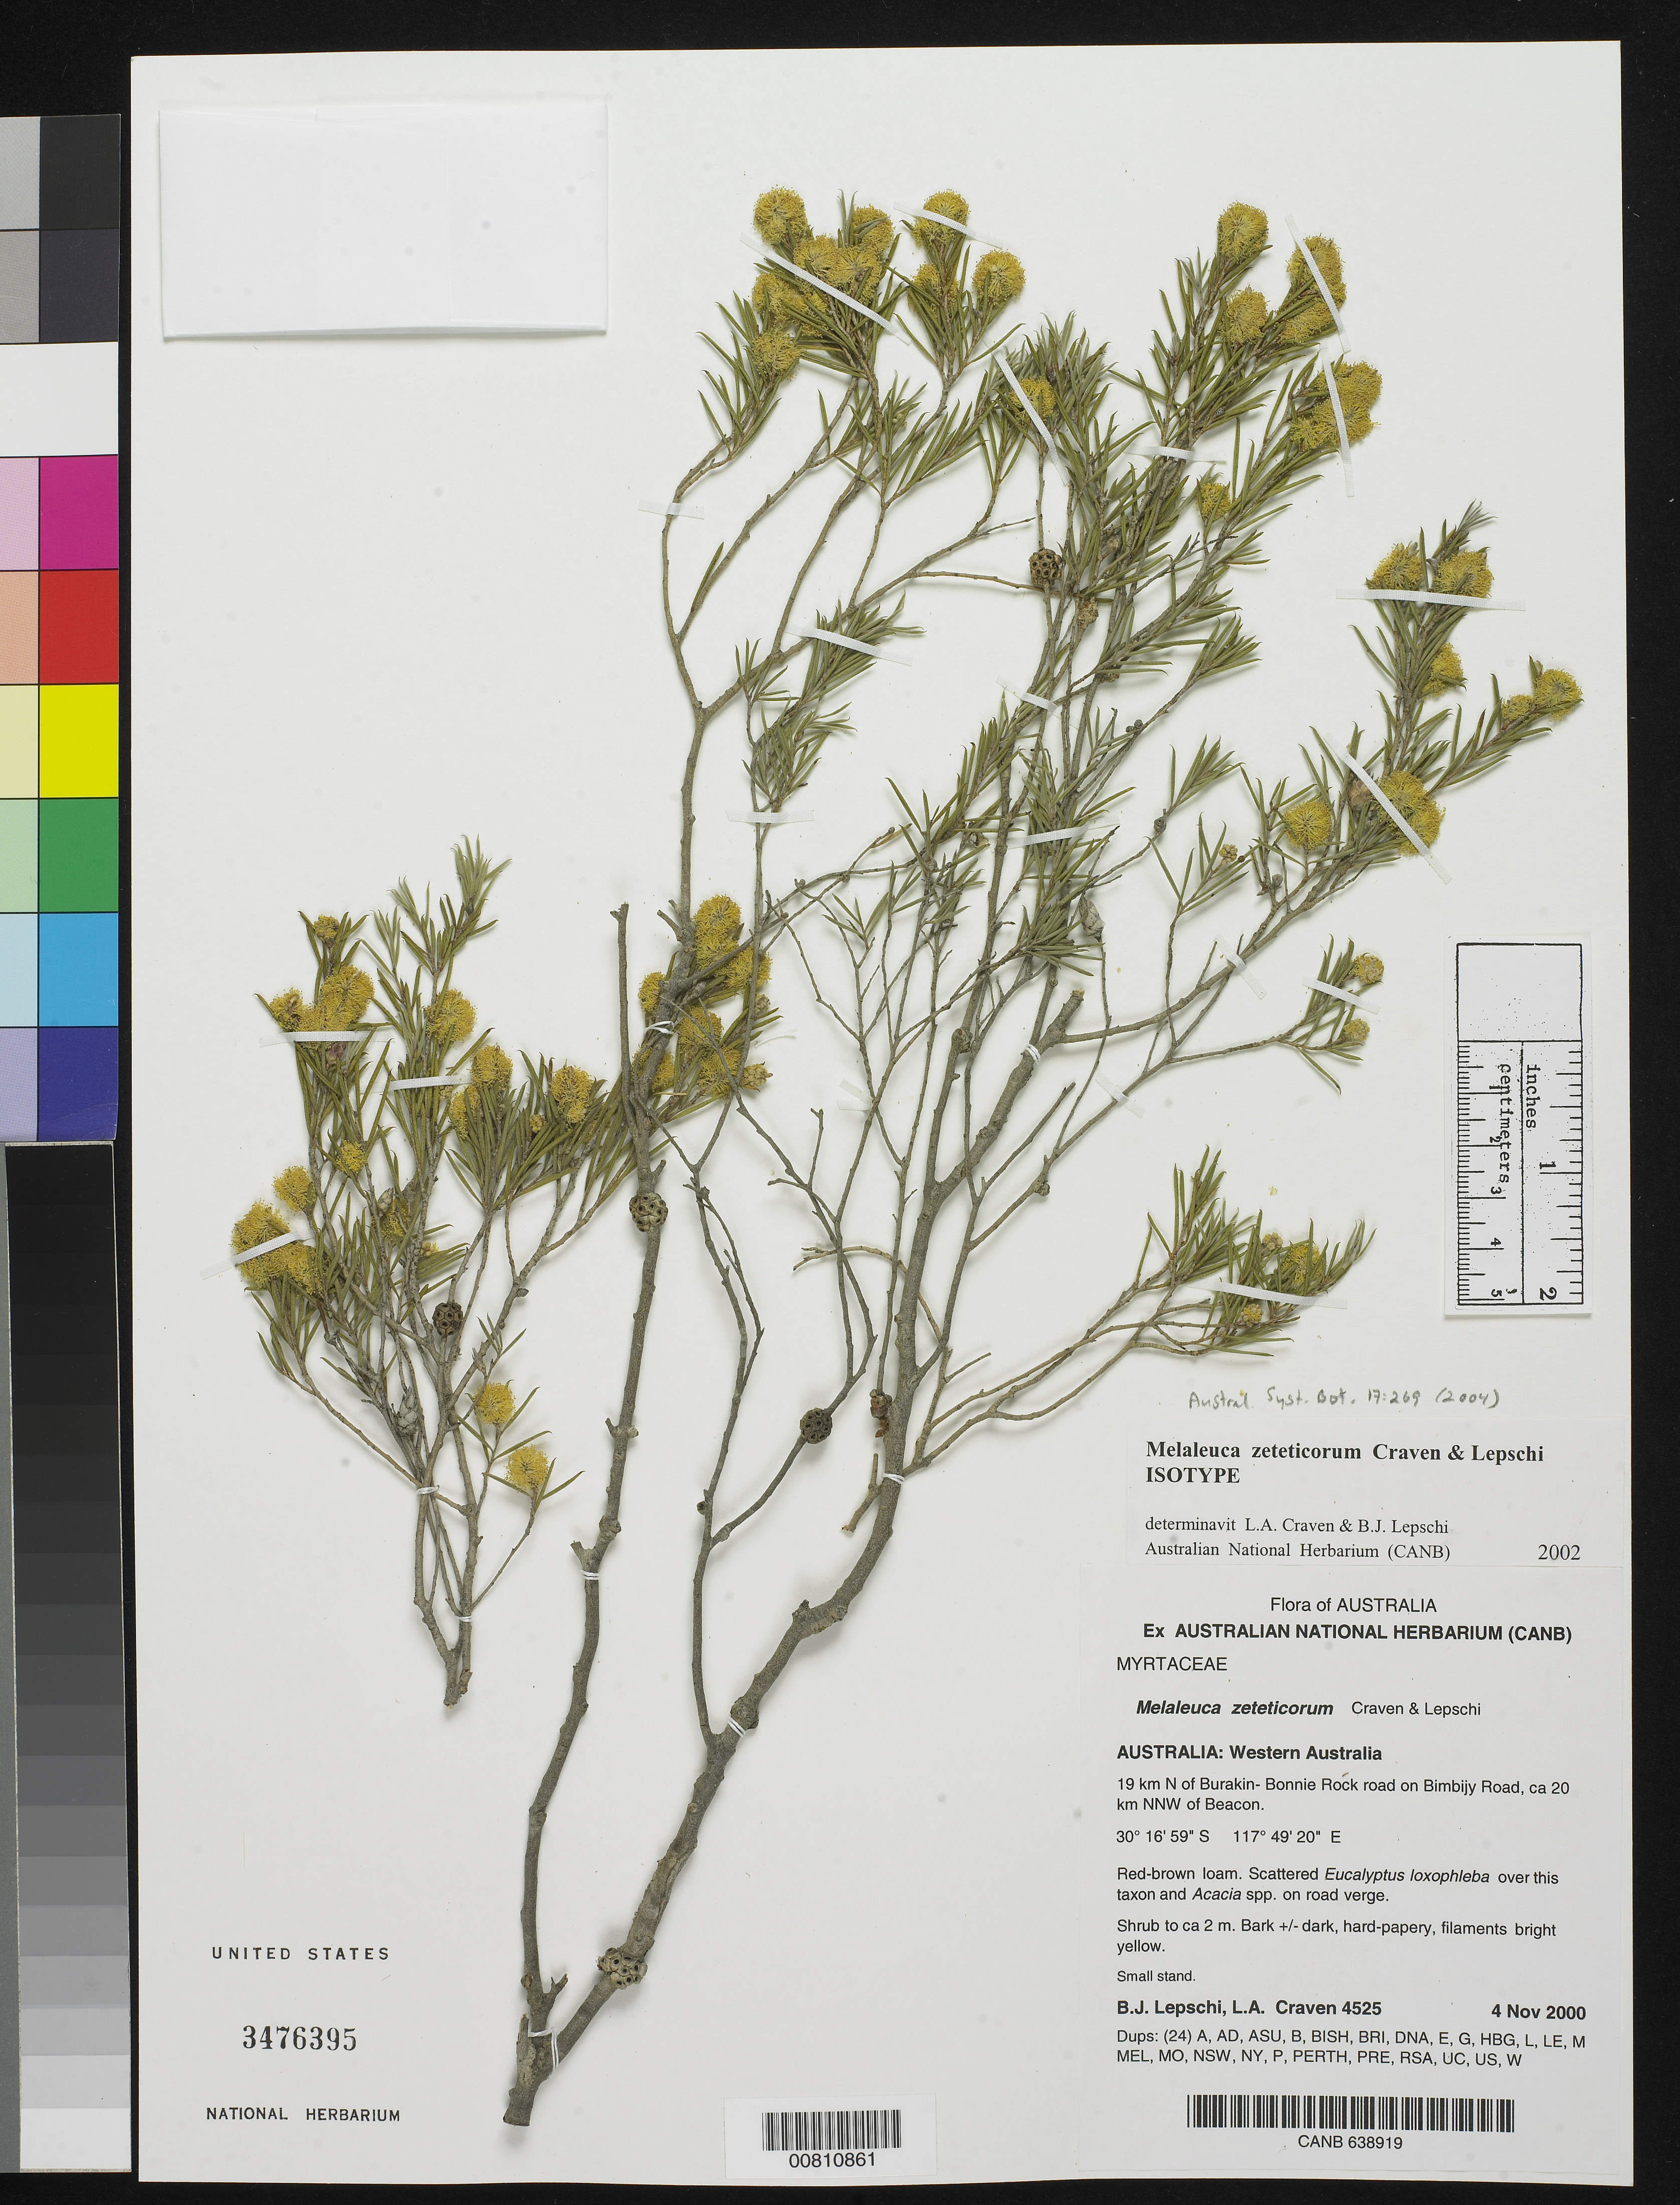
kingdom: Plantae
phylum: Tracheophyta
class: Magnoliopsida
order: Myrtales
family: Myrtaceae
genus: Melaleuca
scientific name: Melaleuca zeteticorum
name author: Craven & Lepschi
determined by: Craven, L. A.; Lepschi, B. J.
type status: Isotype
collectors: B. Lepschi & L. A. Craven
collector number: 4525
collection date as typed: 04 Nov 2000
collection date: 2000-11-04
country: Australia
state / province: Western Australia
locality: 19 km N of Burakin-Bonnie Rock road on Bimbijy Road, ca. 20 km NNW of Beacon.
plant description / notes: Holotype at CANB.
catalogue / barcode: US 3476395